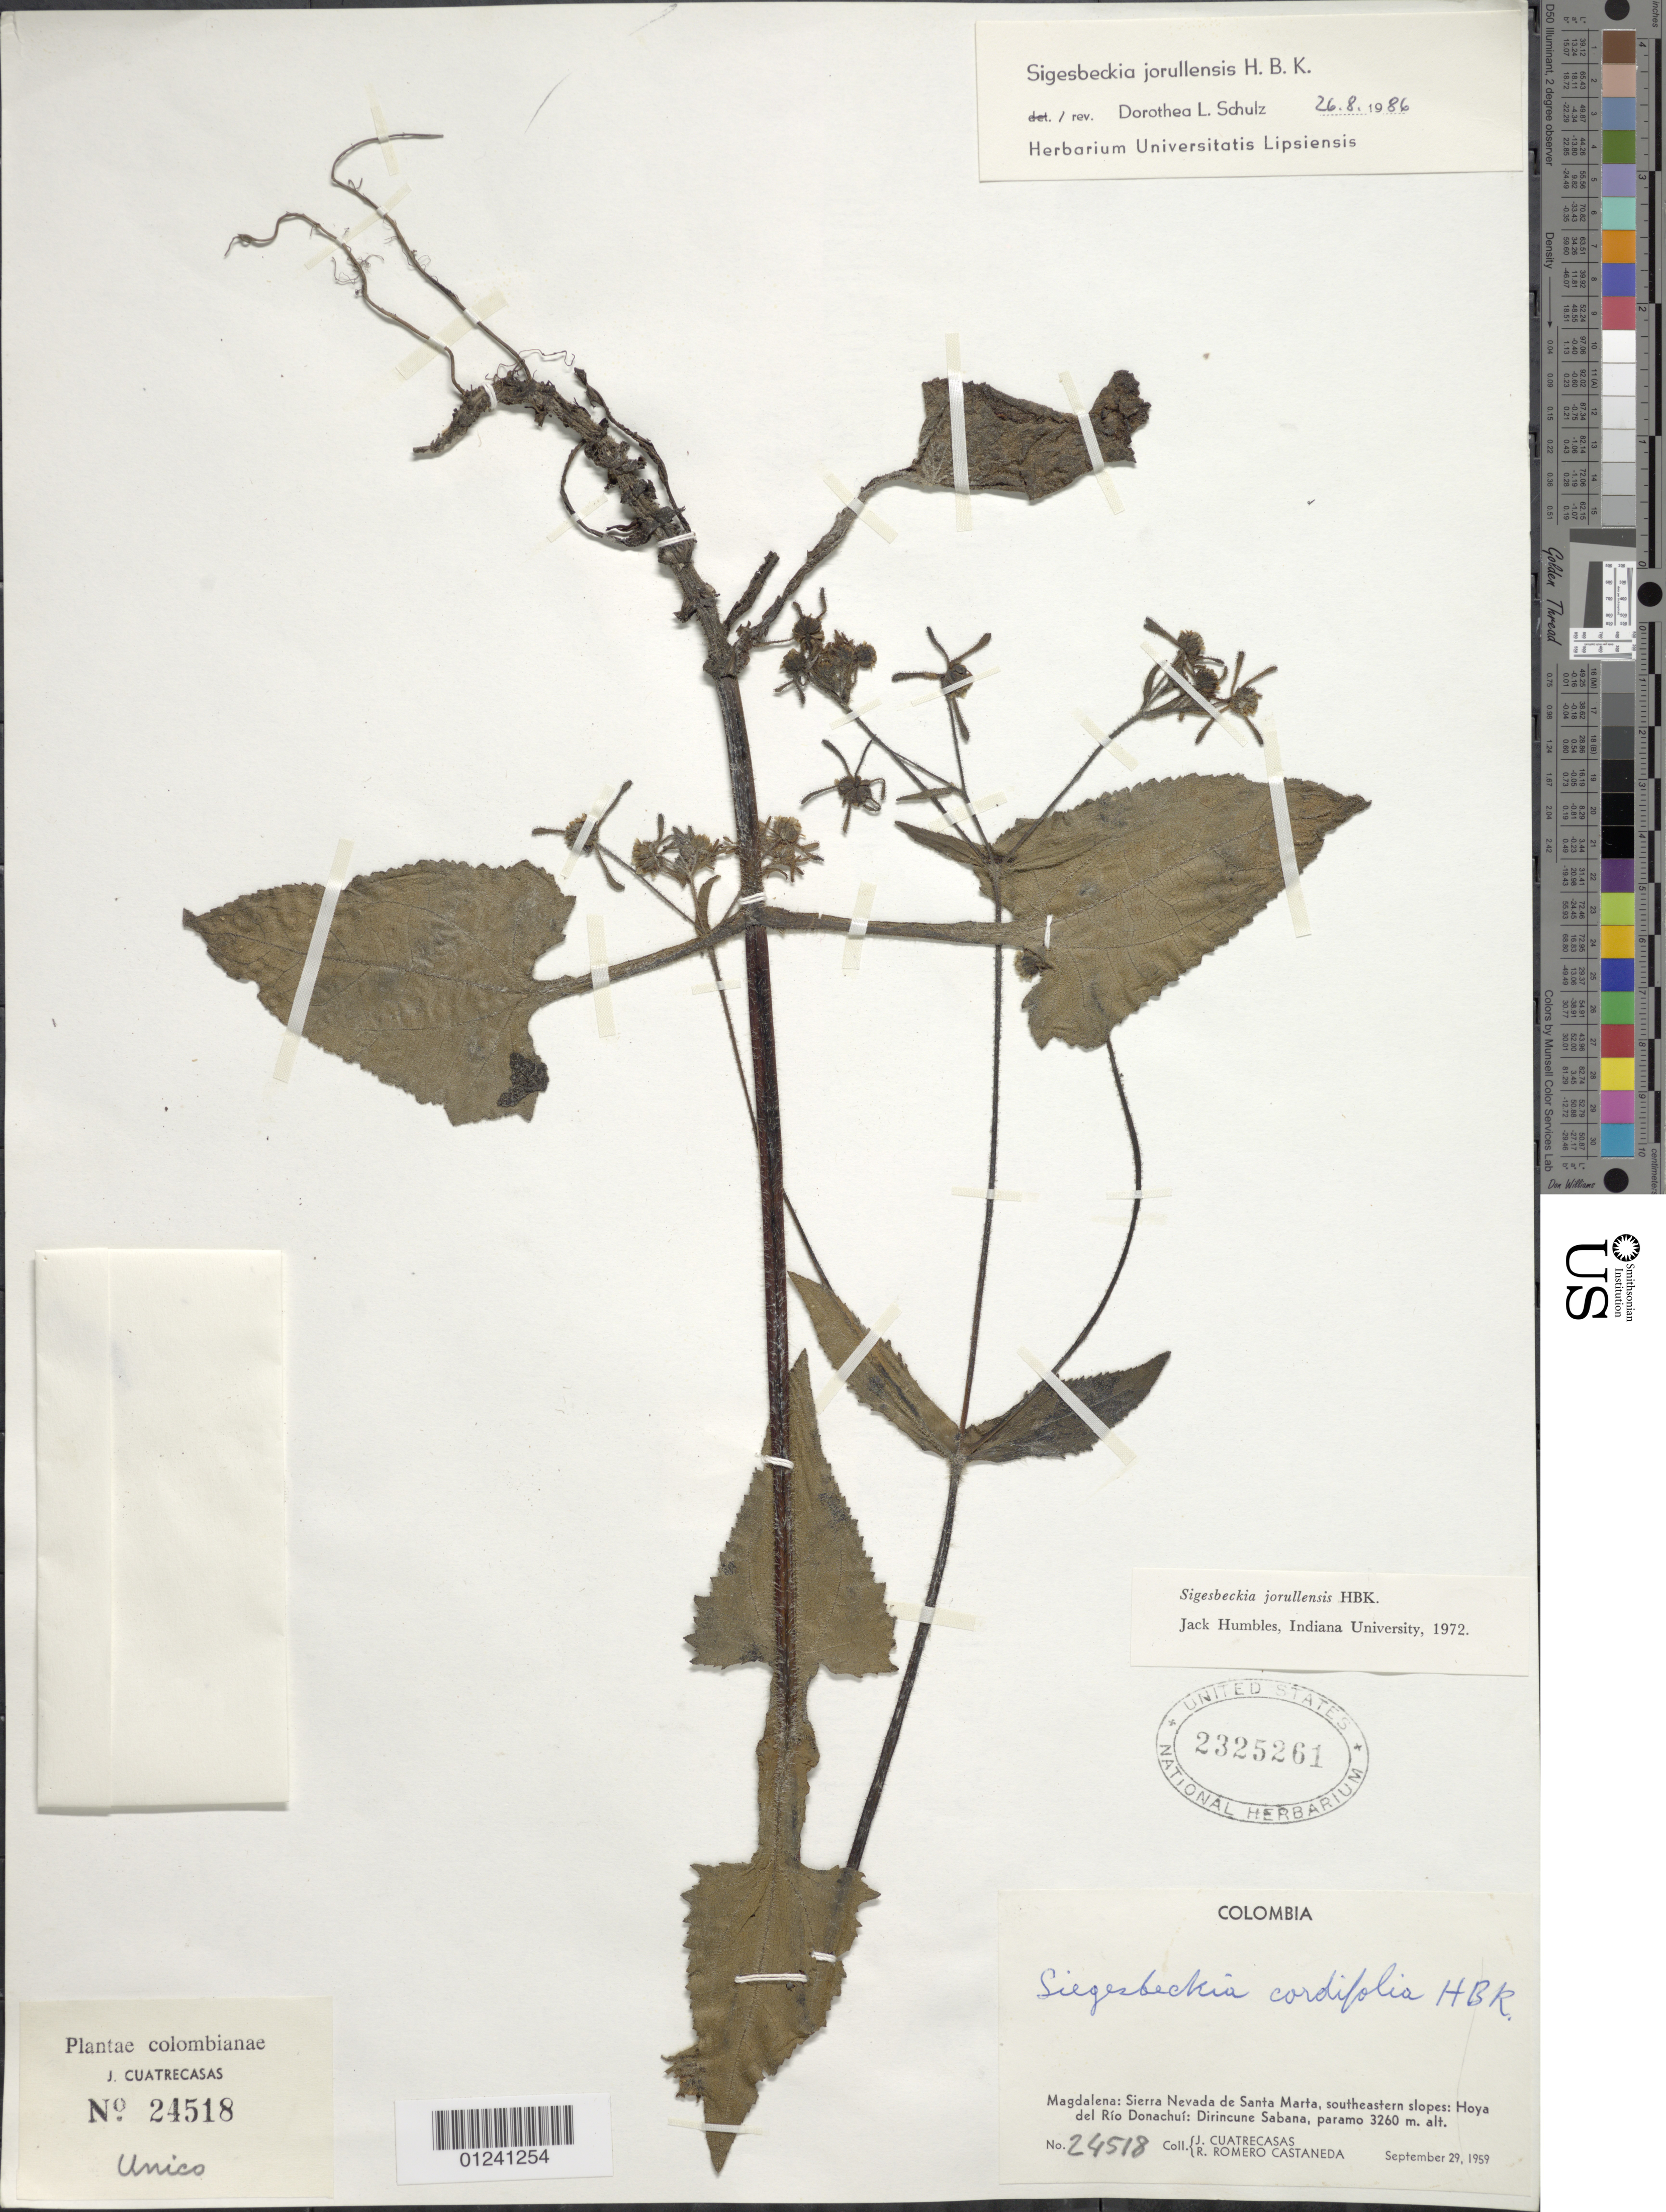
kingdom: Plantae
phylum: Tracheophyta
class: Magnoliopsida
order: Asterales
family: Asteraceae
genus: Sigesbeckia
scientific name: Sigesbeckia cordifolia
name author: Kunth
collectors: J. Cuatrecasas & R. Romero Castañeda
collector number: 24518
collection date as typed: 29 Sep 1959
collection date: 1959-09-29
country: Colombia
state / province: Magdalena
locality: Sierra Nevada de Santa Marta, southeastern slopes: Hoya de Río Donachuí: Dirincune Sabana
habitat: paramo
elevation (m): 3260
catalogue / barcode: US 2325261